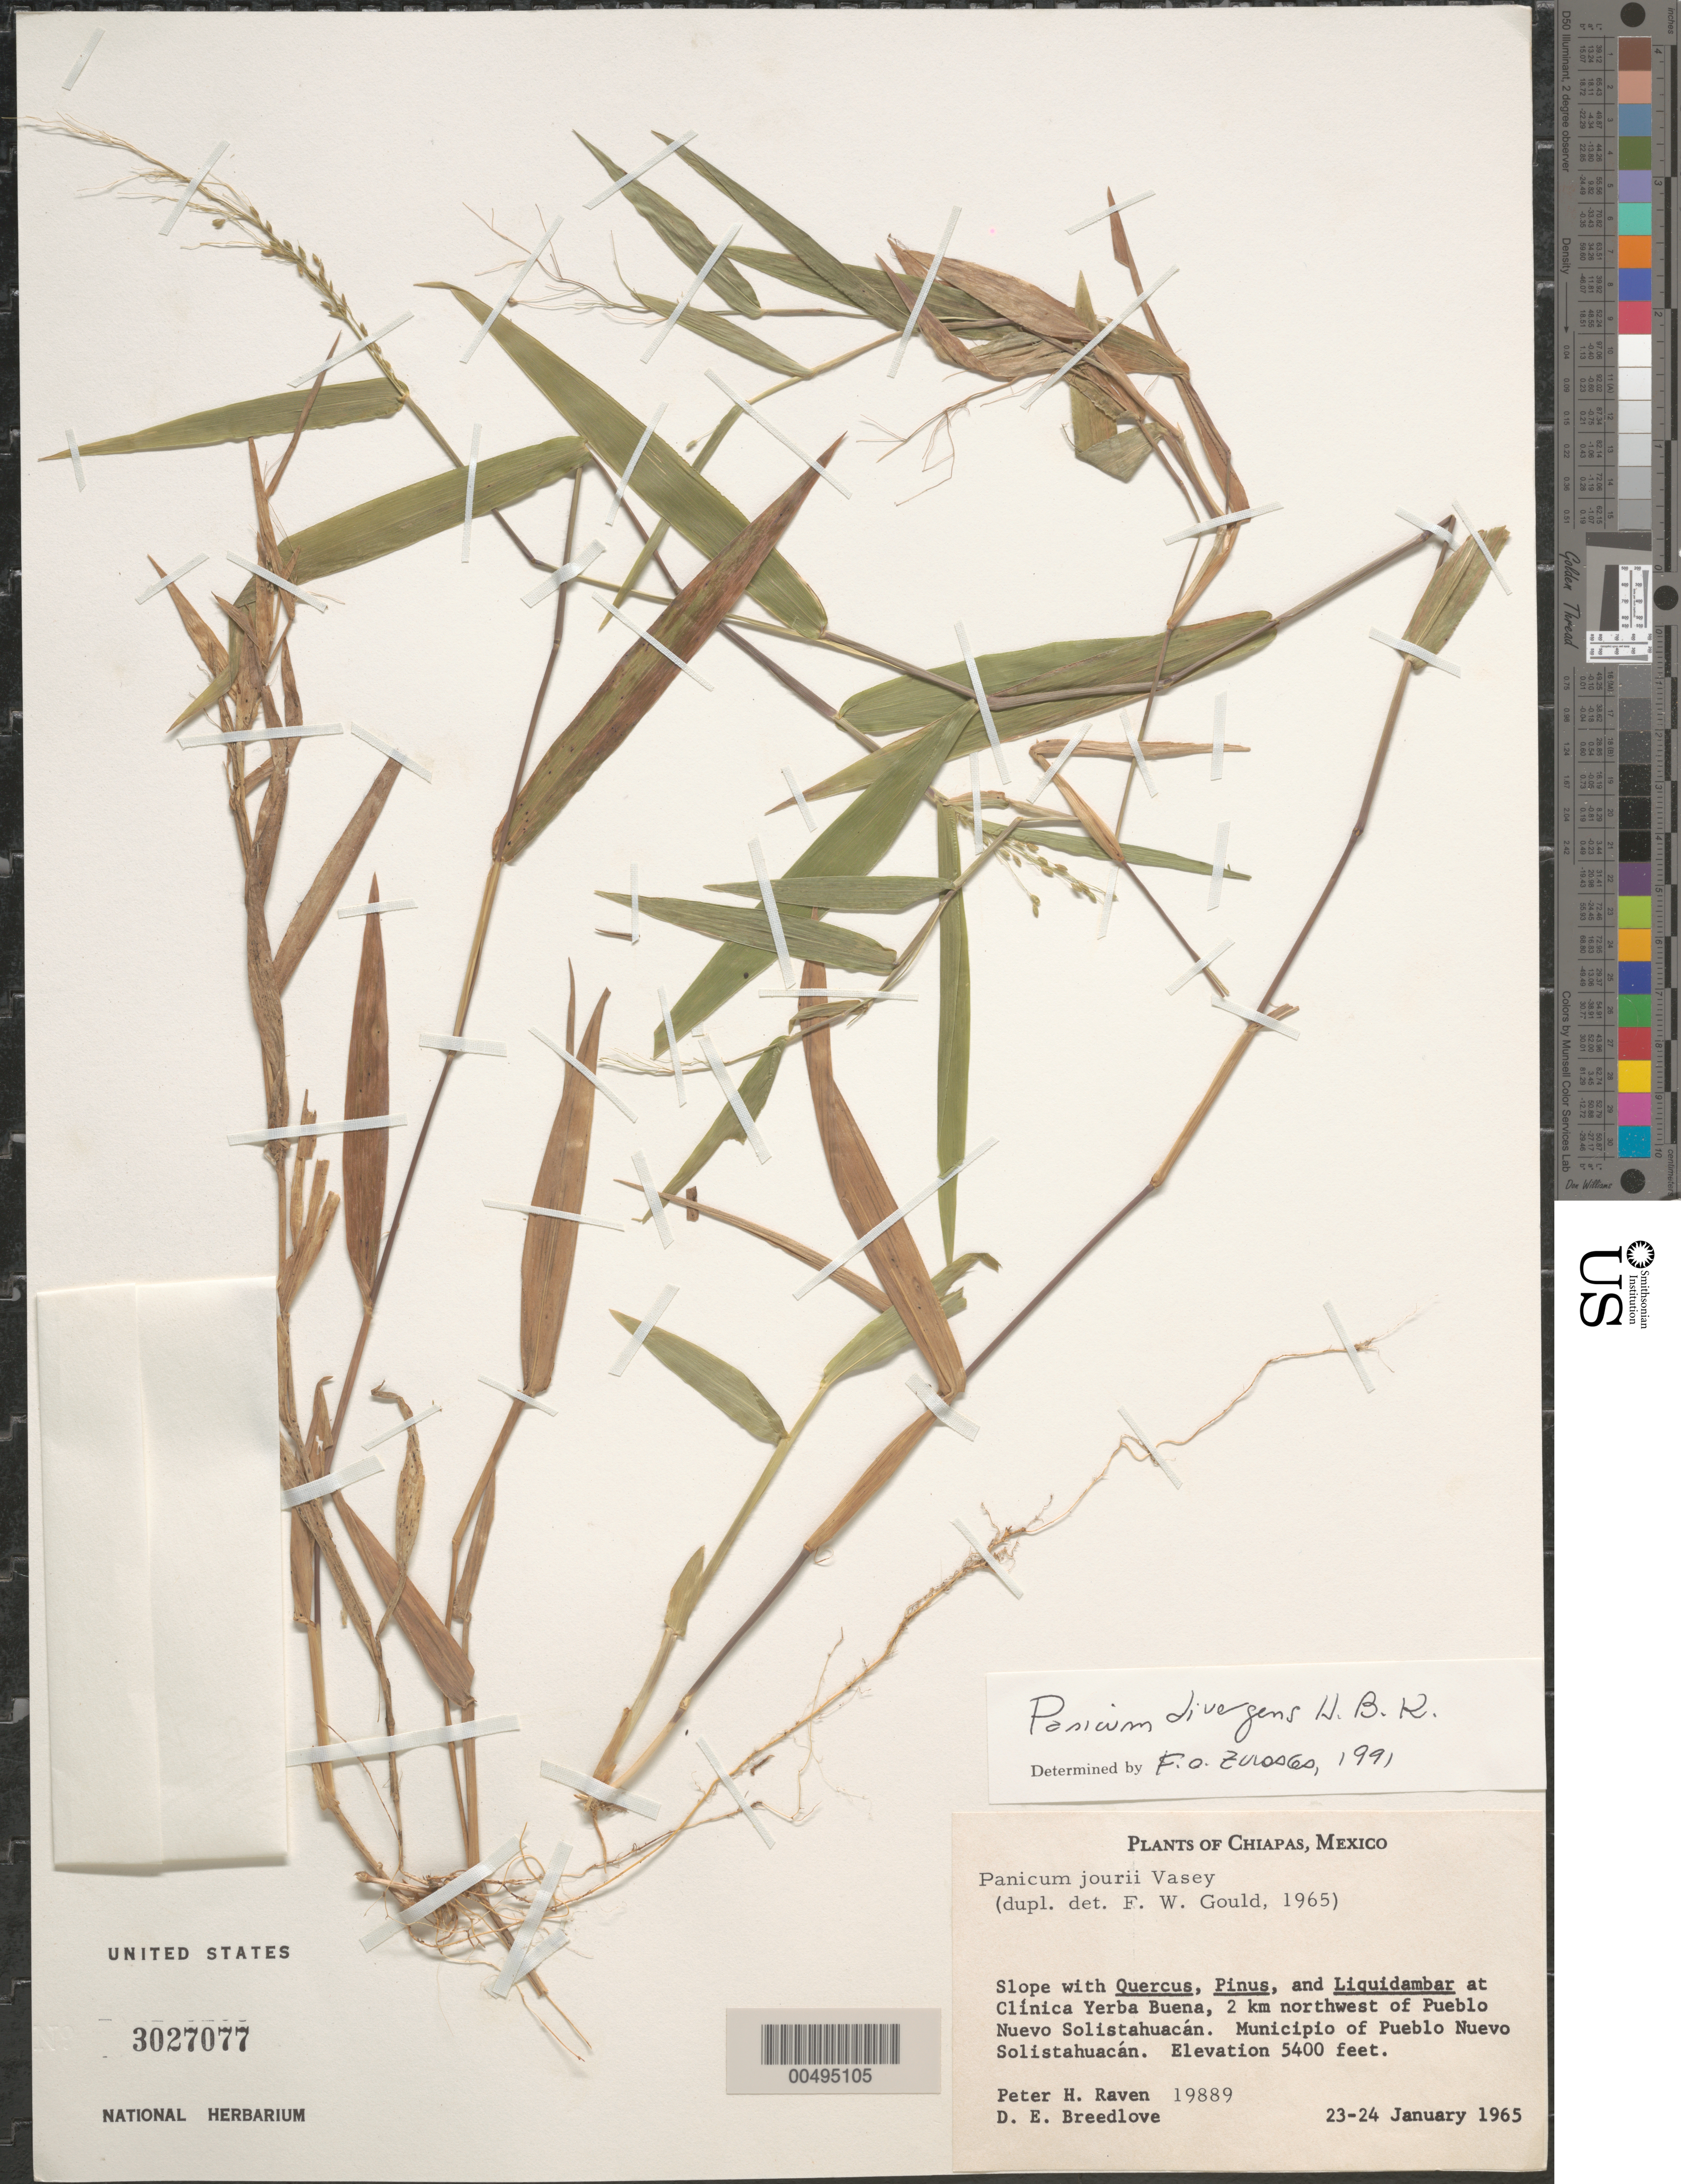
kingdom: Plantae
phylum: Tracheophyta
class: Liliopsida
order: Poales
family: Poaceae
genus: Panicum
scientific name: Panicum divergens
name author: Kunth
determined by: Zuloaga, F. O.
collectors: P. H. Raven & D. E. Breedlove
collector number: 19889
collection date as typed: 23 Jan 1965 to 24 Jan 1965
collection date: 1965-01-23/1965-01-24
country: Mexico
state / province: Chiapas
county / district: Pueblo Nuevo Solistahuacán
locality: At Clínica Yerba Buena, 2 km NW of Pueblo Nuevo Solistahucán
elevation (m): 1646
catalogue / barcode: US 3027077